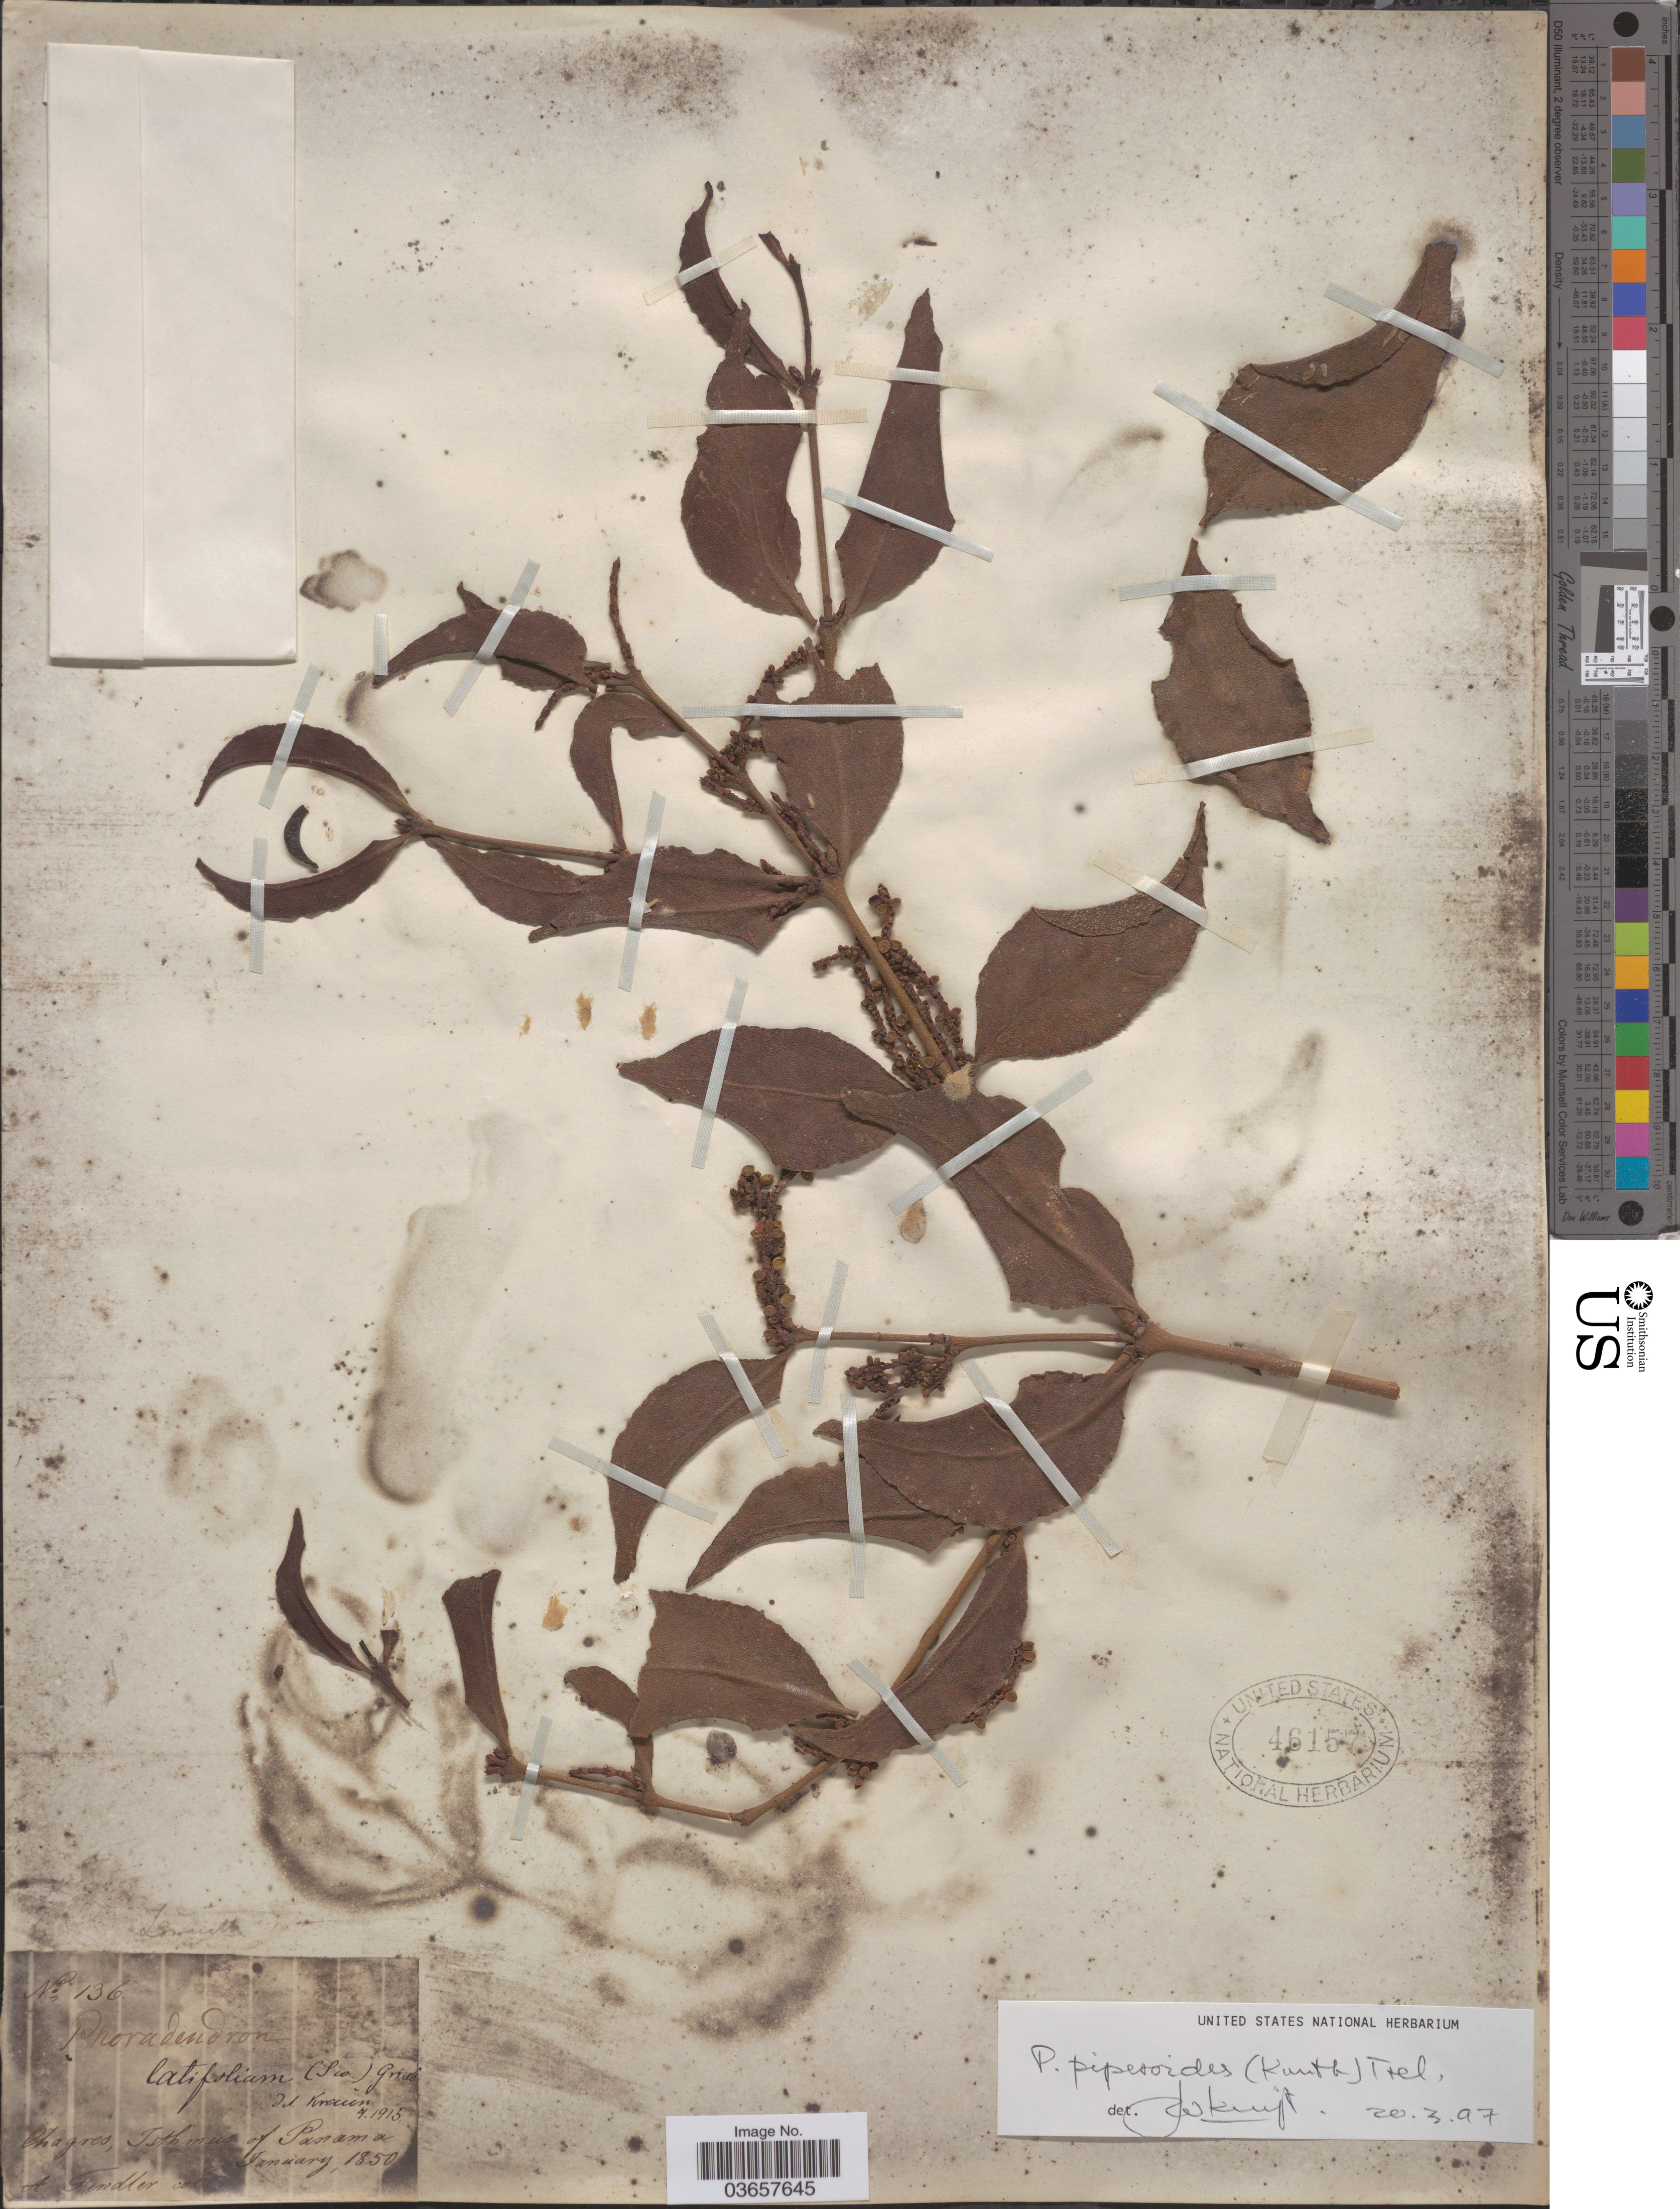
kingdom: Plantae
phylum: Tracheophyta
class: Magnoliopsida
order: Santalales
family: Viscaceae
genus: Phoradendron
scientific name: Phoradendron piperoides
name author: (Kunth) Trel.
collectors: A. Fendler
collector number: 136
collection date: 1850-01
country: Panama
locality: Chagres, Isthmas of Panama.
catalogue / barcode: US 46157